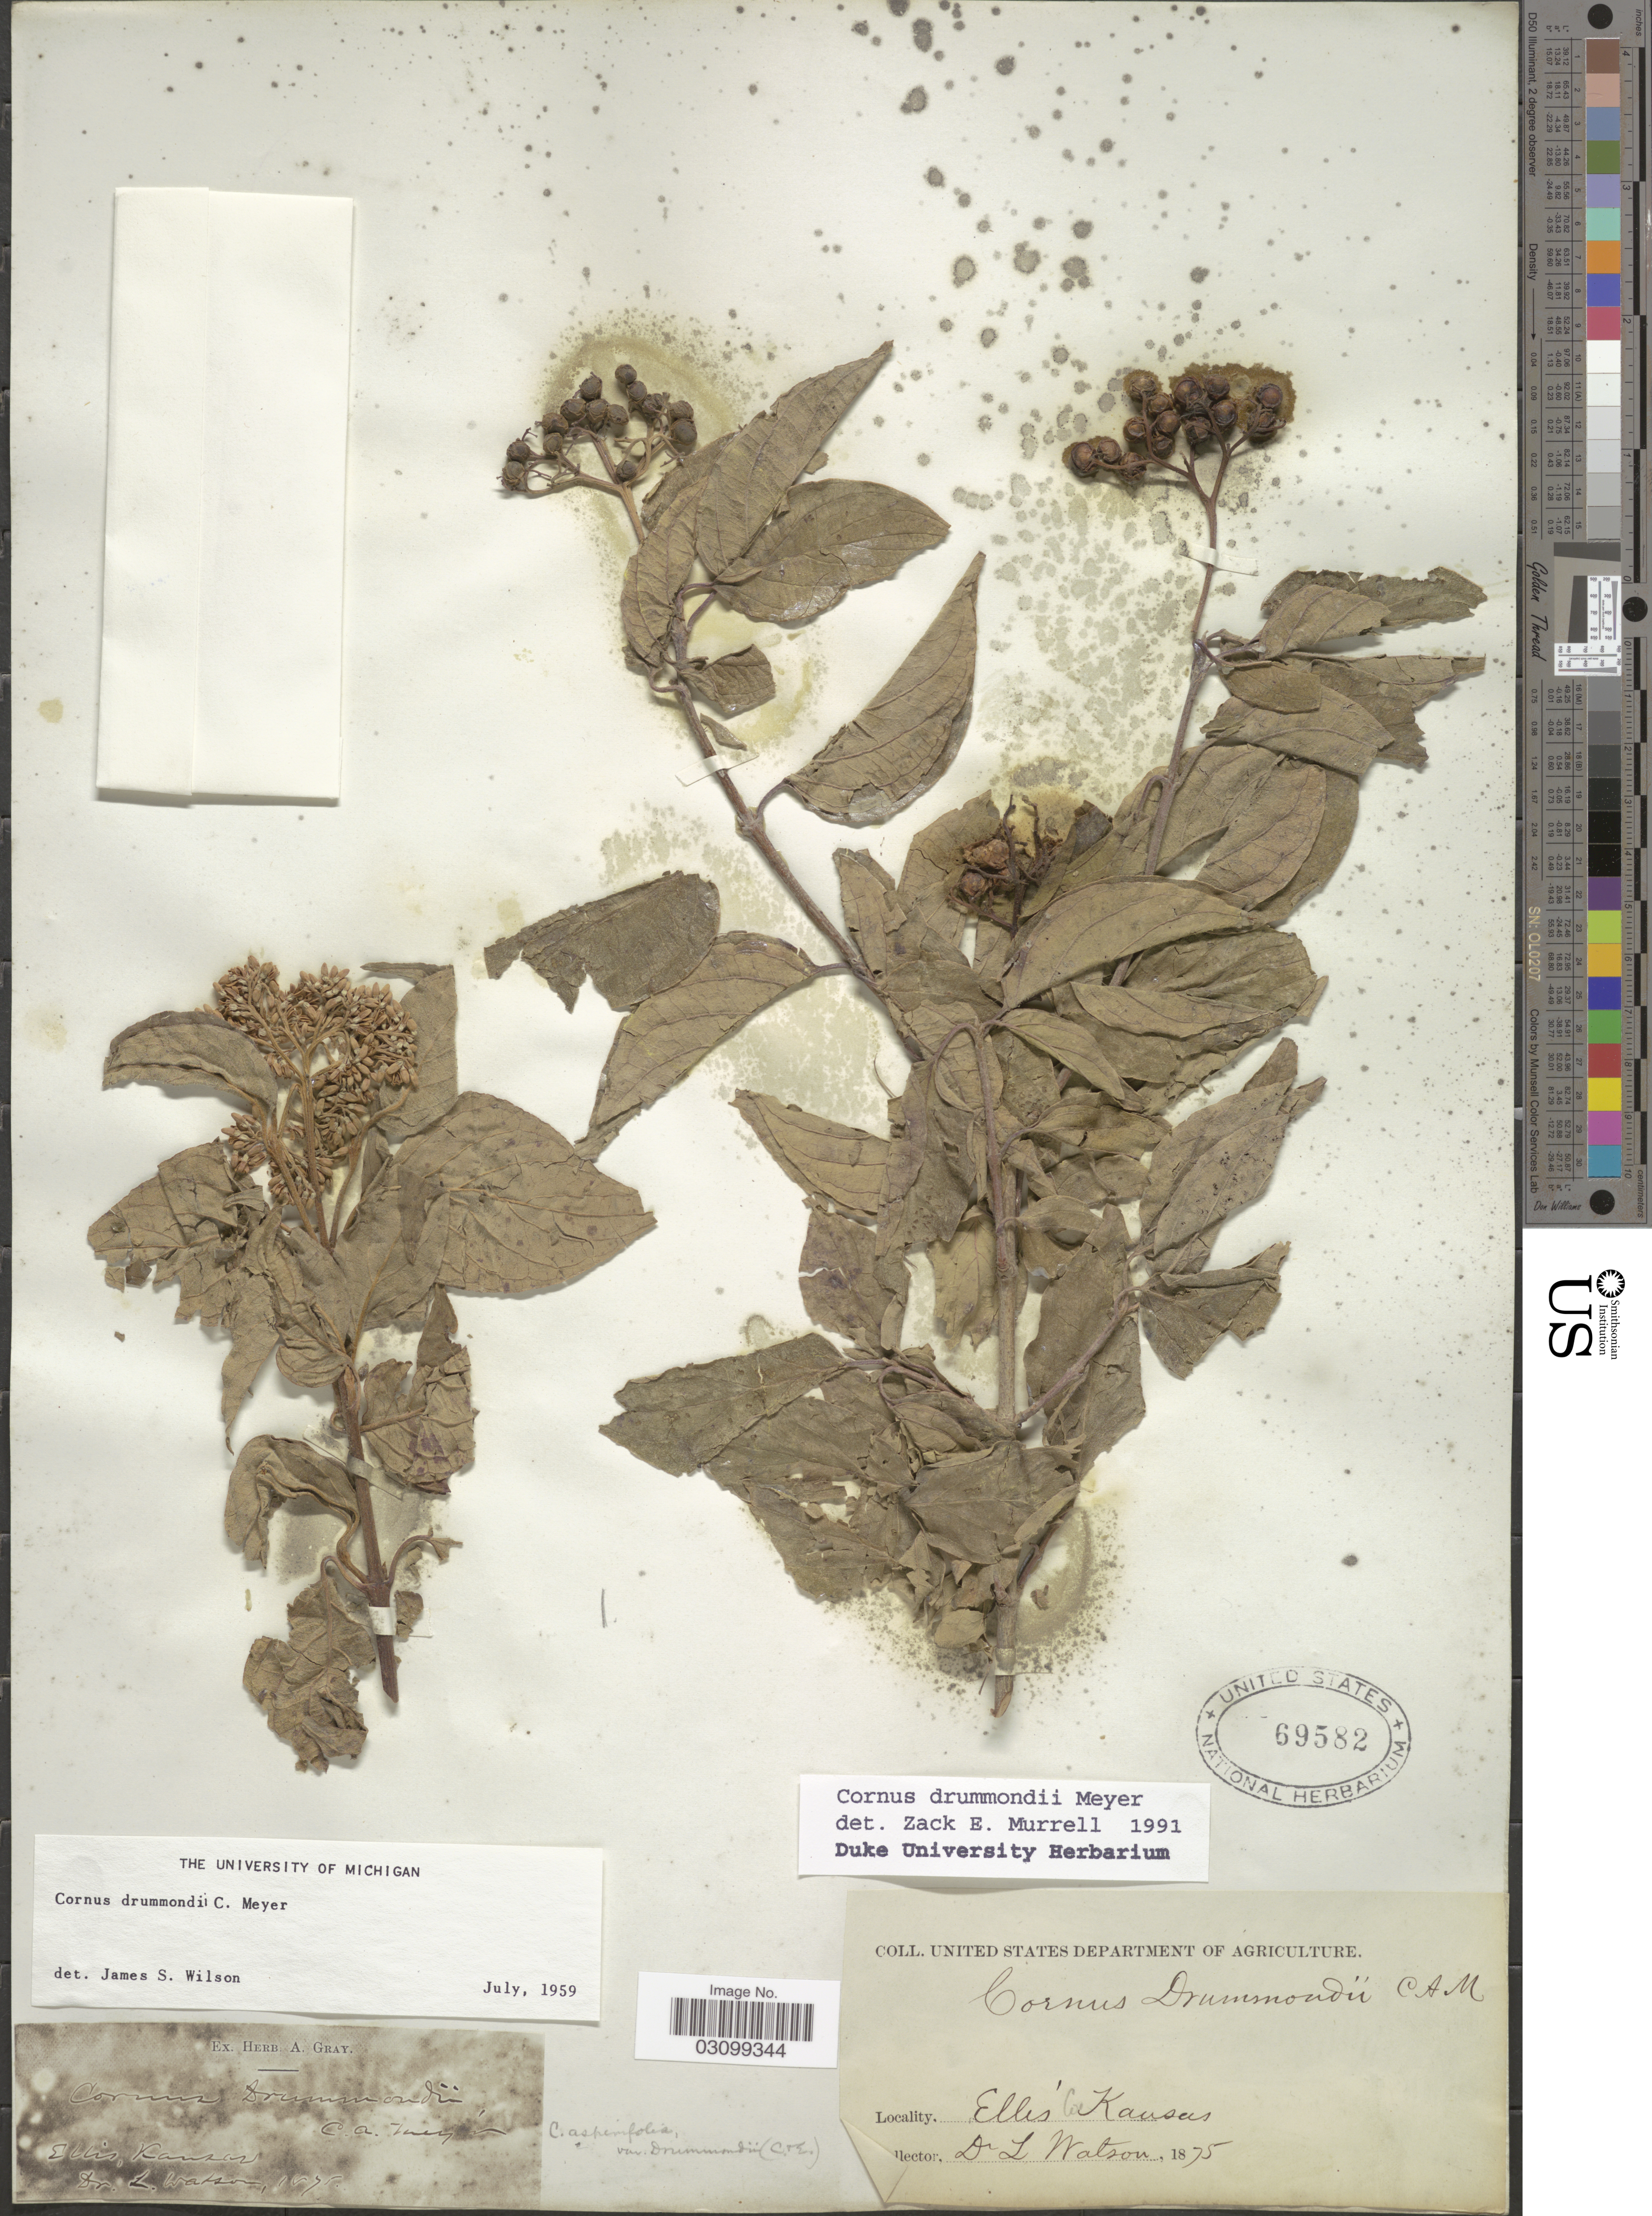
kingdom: Plantae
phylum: Tracheophyta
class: Magnoliopsida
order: Cornales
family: Cornaceae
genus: Cornus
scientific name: Cornus drummondii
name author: C.A. Mey.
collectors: L. Watson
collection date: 1875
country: United States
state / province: Kansas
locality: Ellis Co.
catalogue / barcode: US 69582